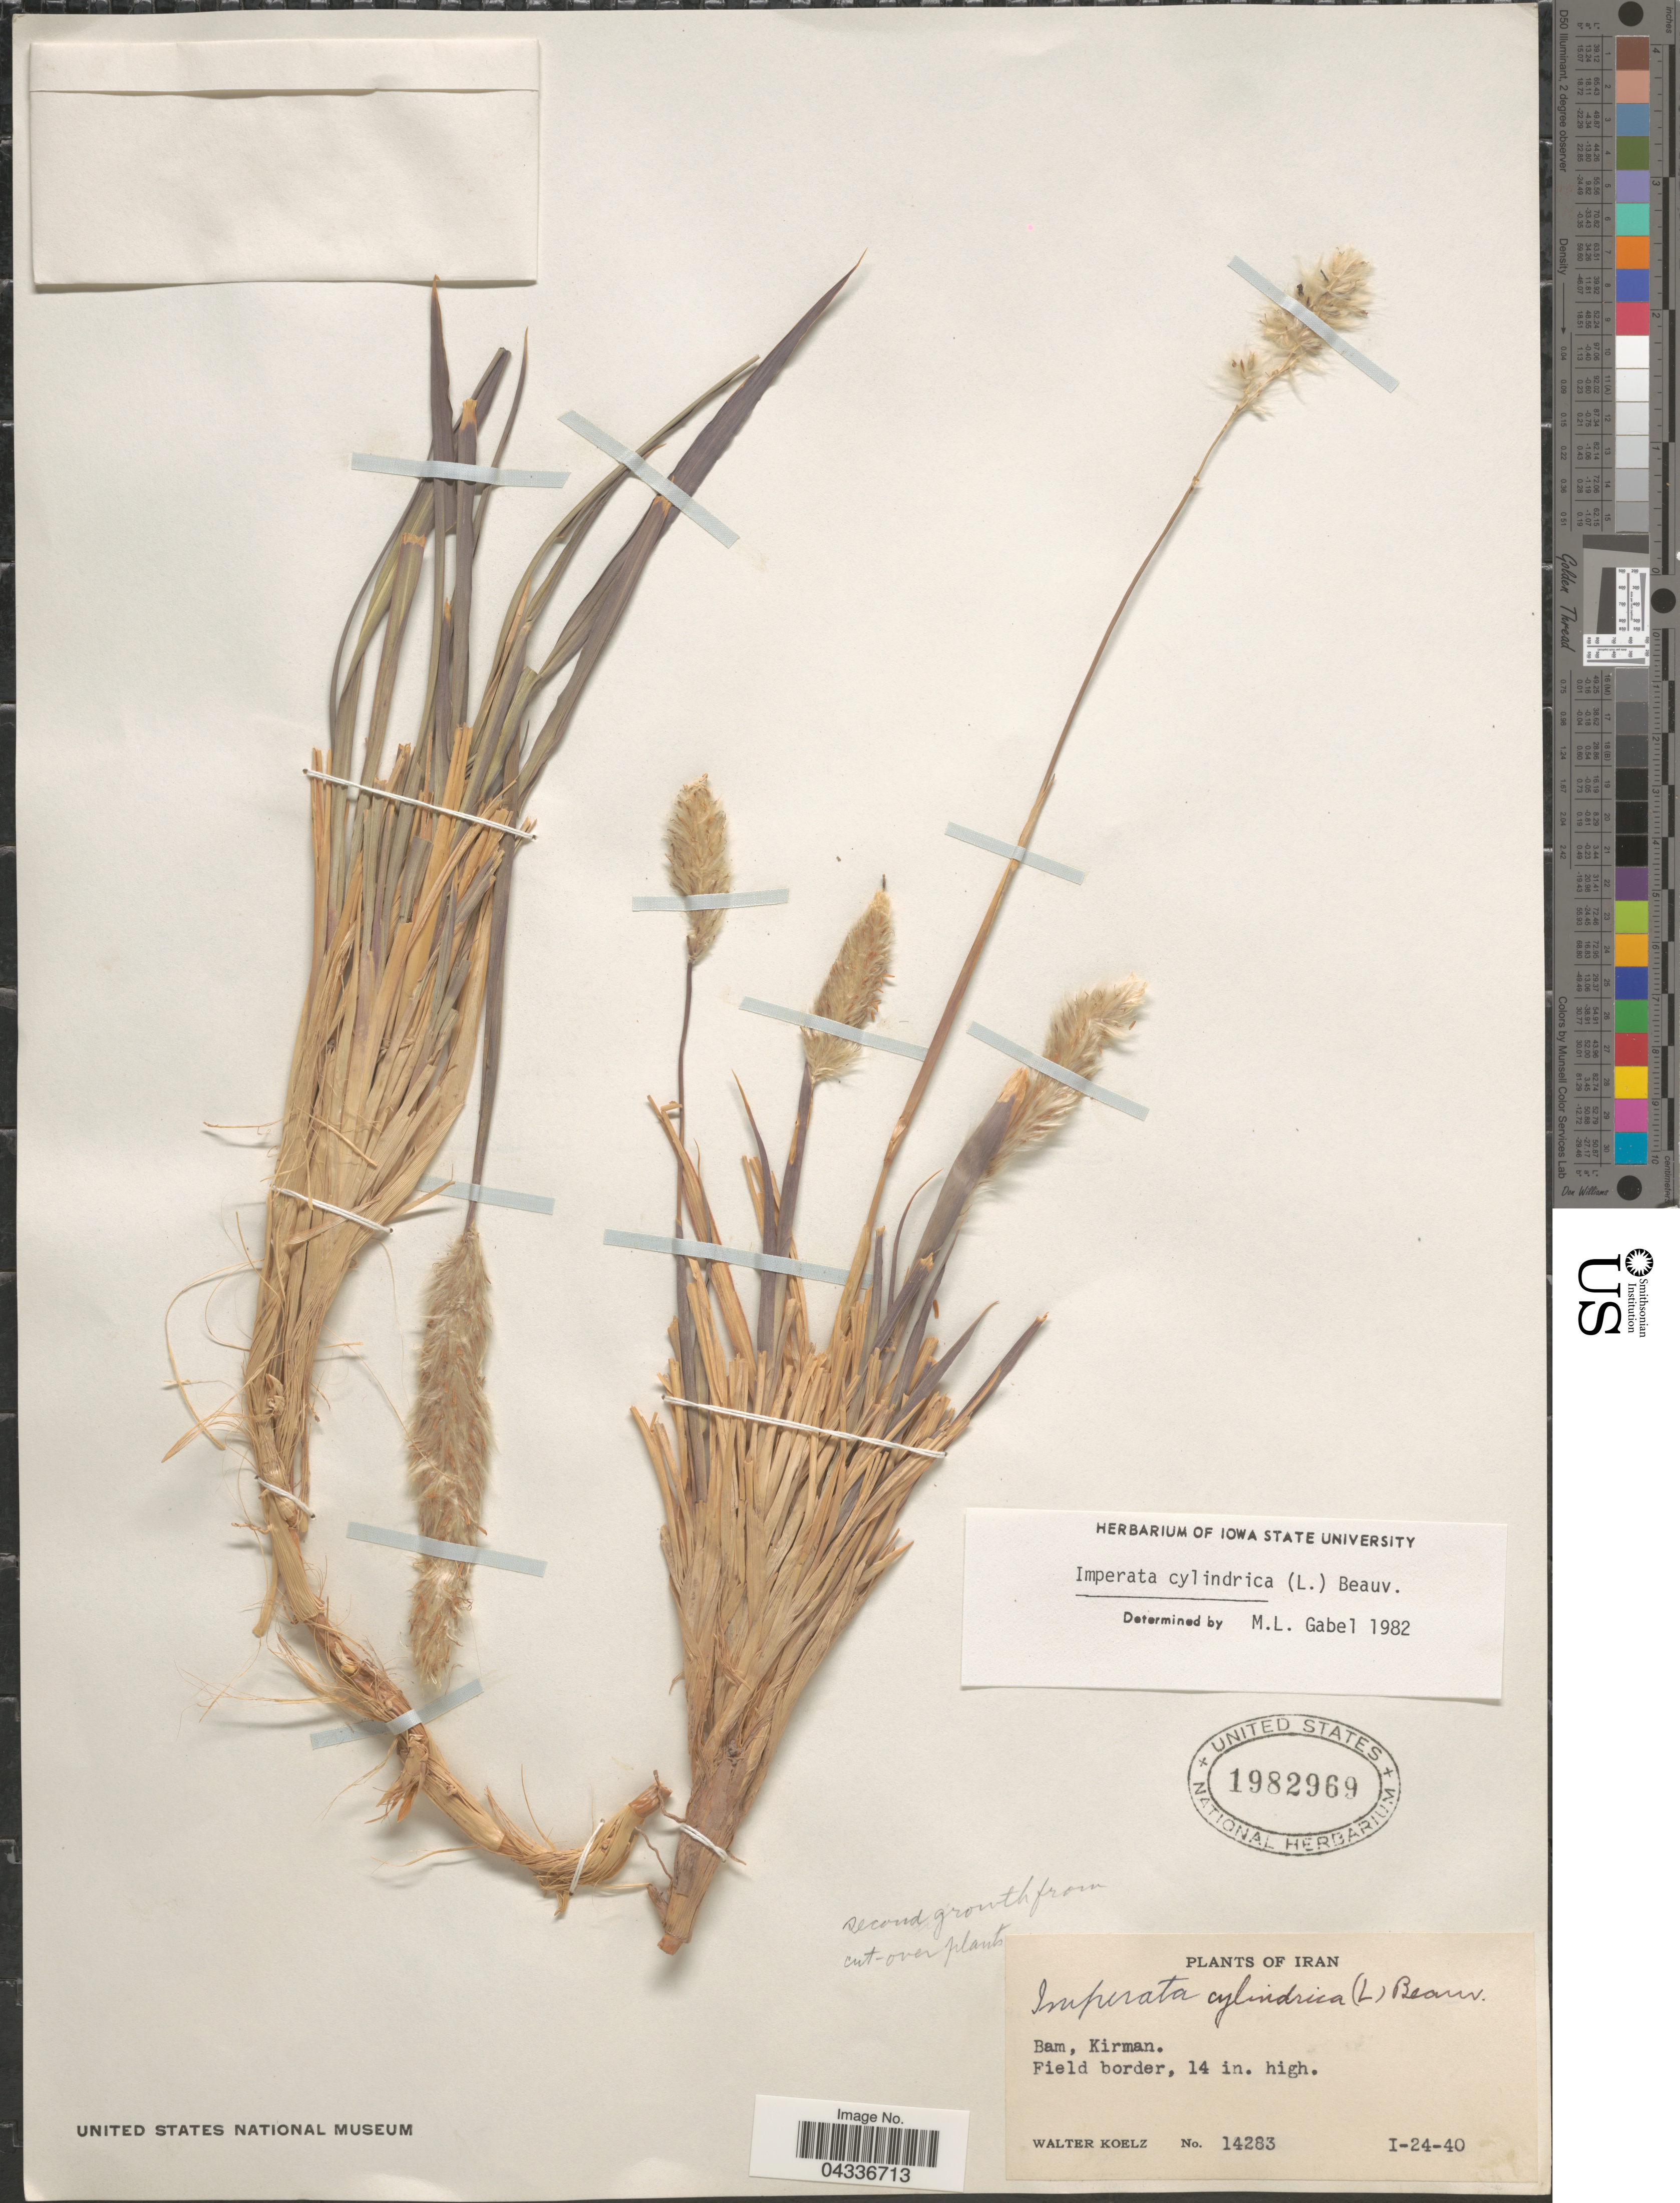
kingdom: Plantae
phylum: Tracheophyta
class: Liliopsida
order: Poales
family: Poaceae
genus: Imperata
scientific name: Imperata cylindrica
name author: (L.) P. Beauv.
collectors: W. N. Koelz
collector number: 14283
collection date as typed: Transcribed d/m/y: 24/1/40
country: Iran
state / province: Kerman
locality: Bam, Kirman.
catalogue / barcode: US 1982969